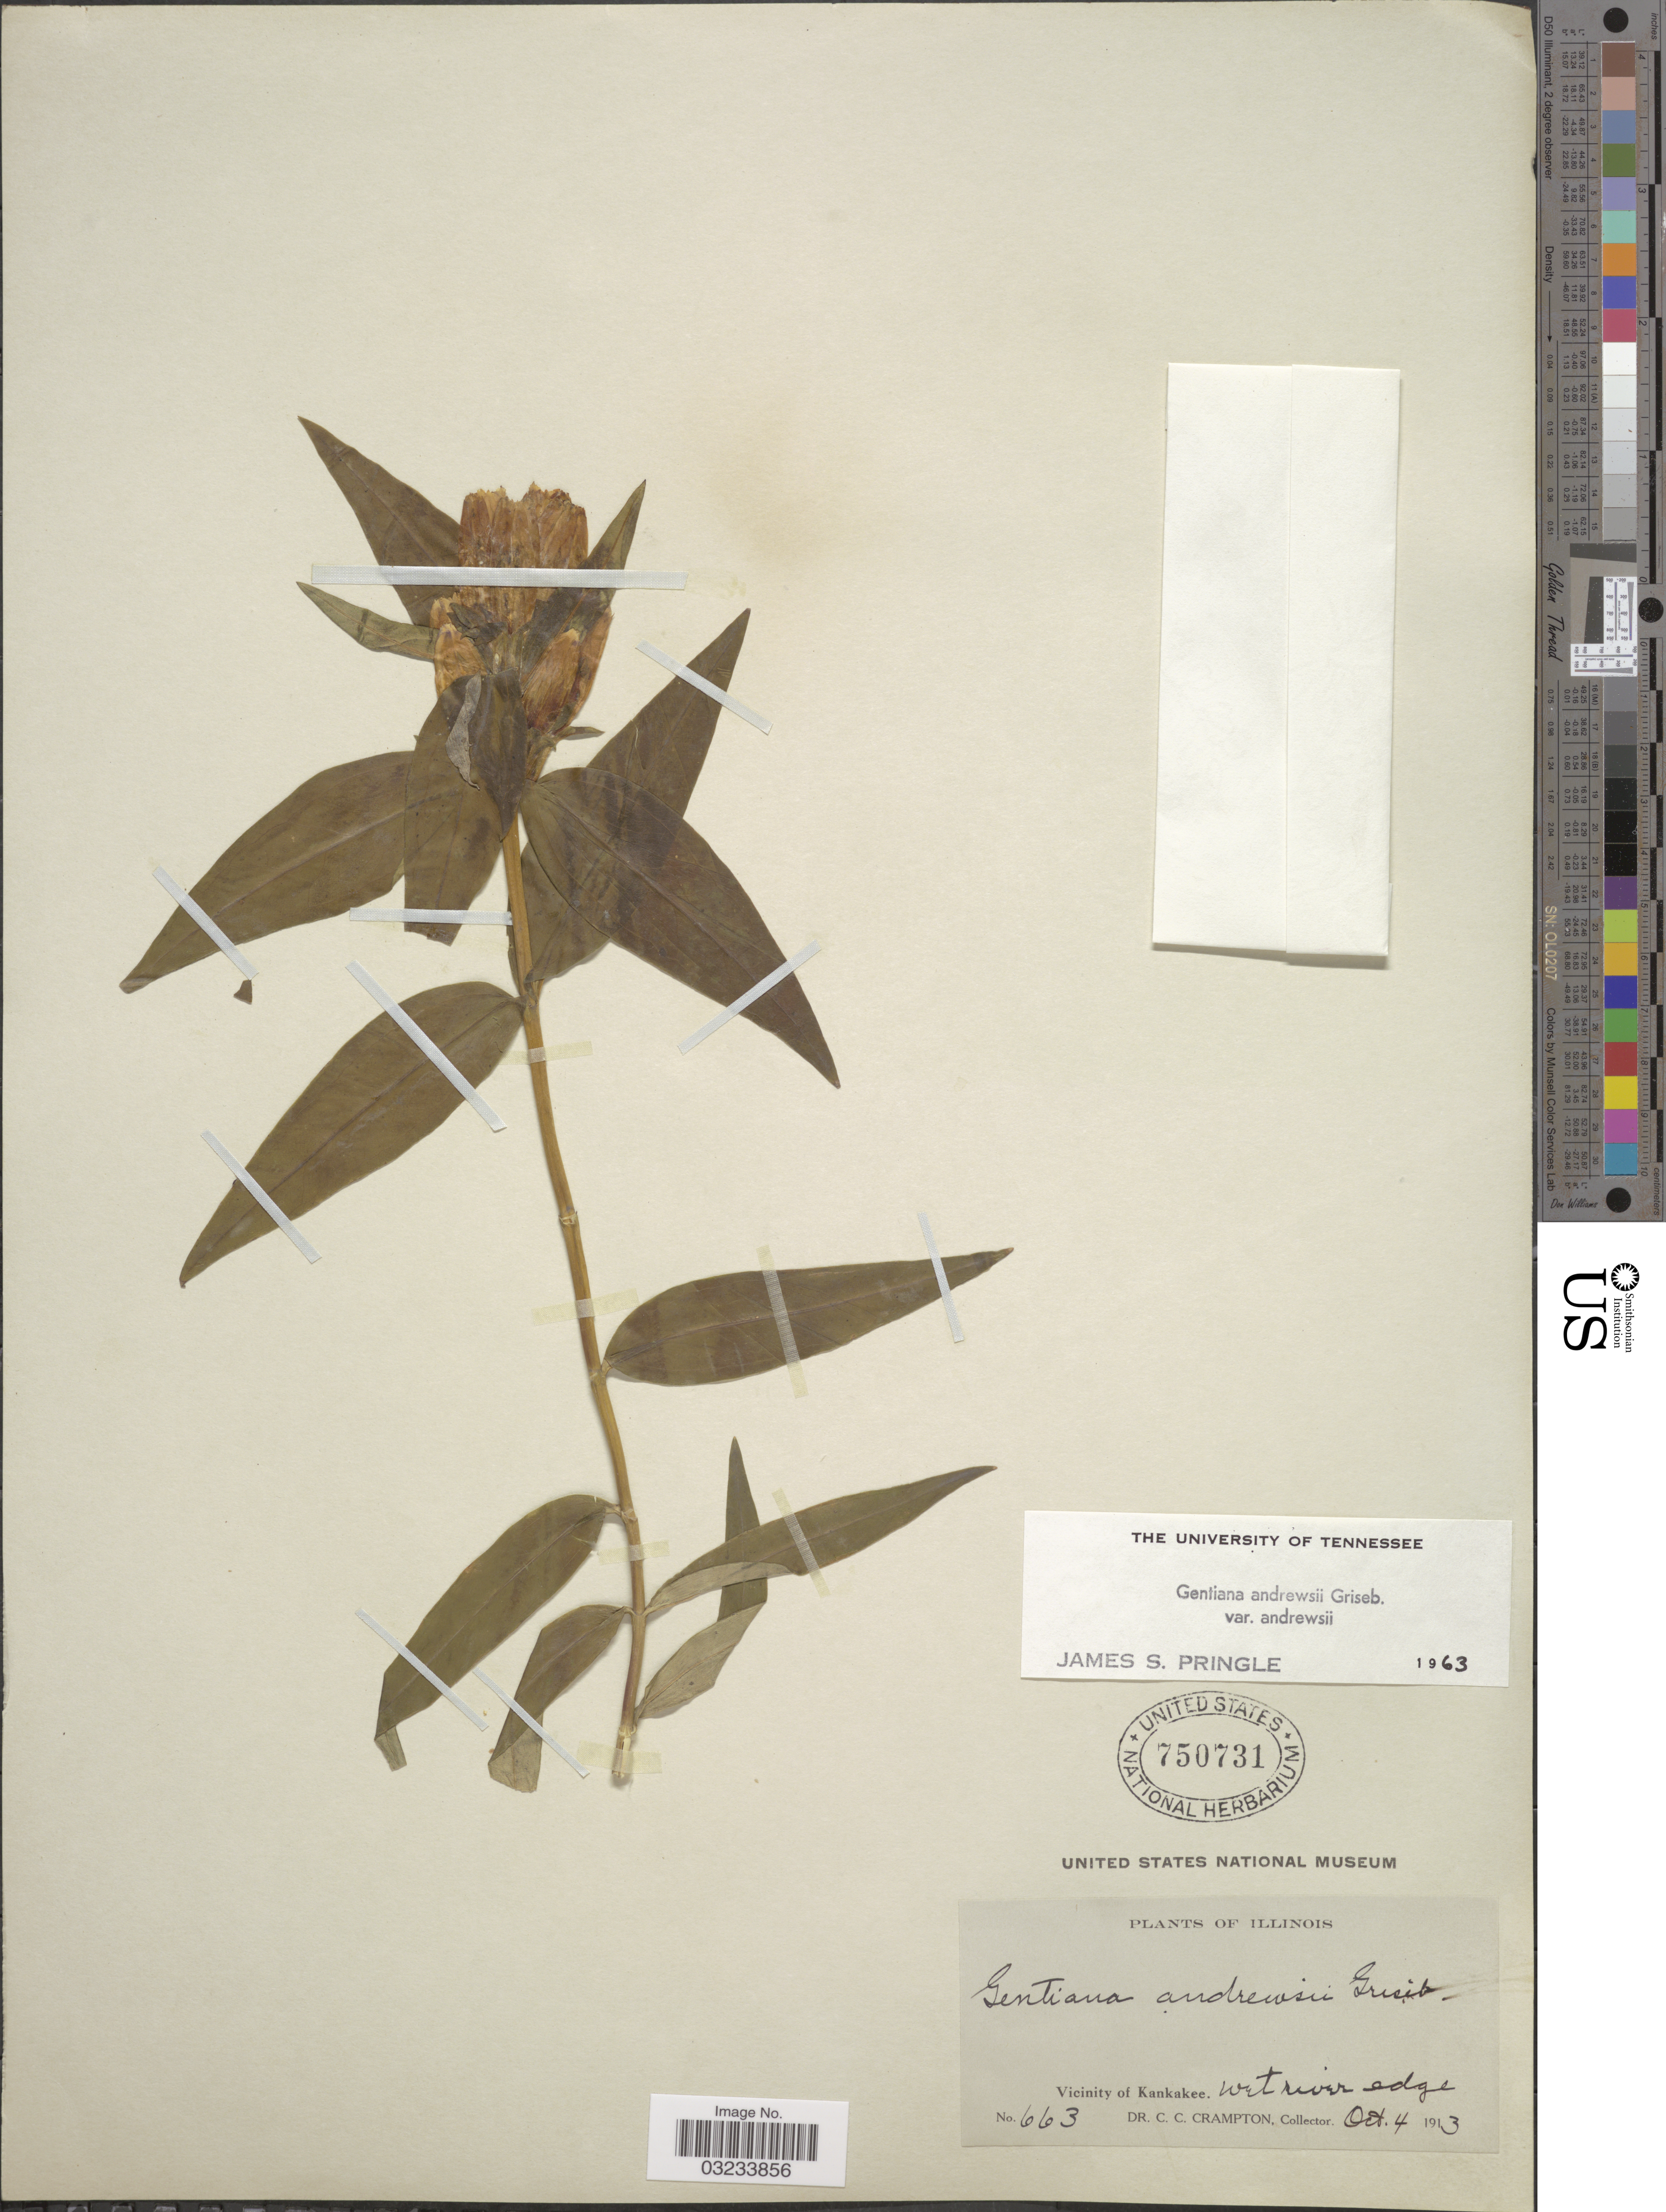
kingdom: Plantae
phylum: Tracheophyta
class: Magnoliopsida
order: Gentianales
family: Gentianaceae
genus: Gentiana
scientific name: Gentiana andrewsii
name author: Griseb.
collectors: C. Crampton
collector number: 663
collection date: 1913-10-04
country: United States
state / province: Illinois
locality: Vicinity of Kankakee, wet river edge.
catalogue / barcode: US 750731